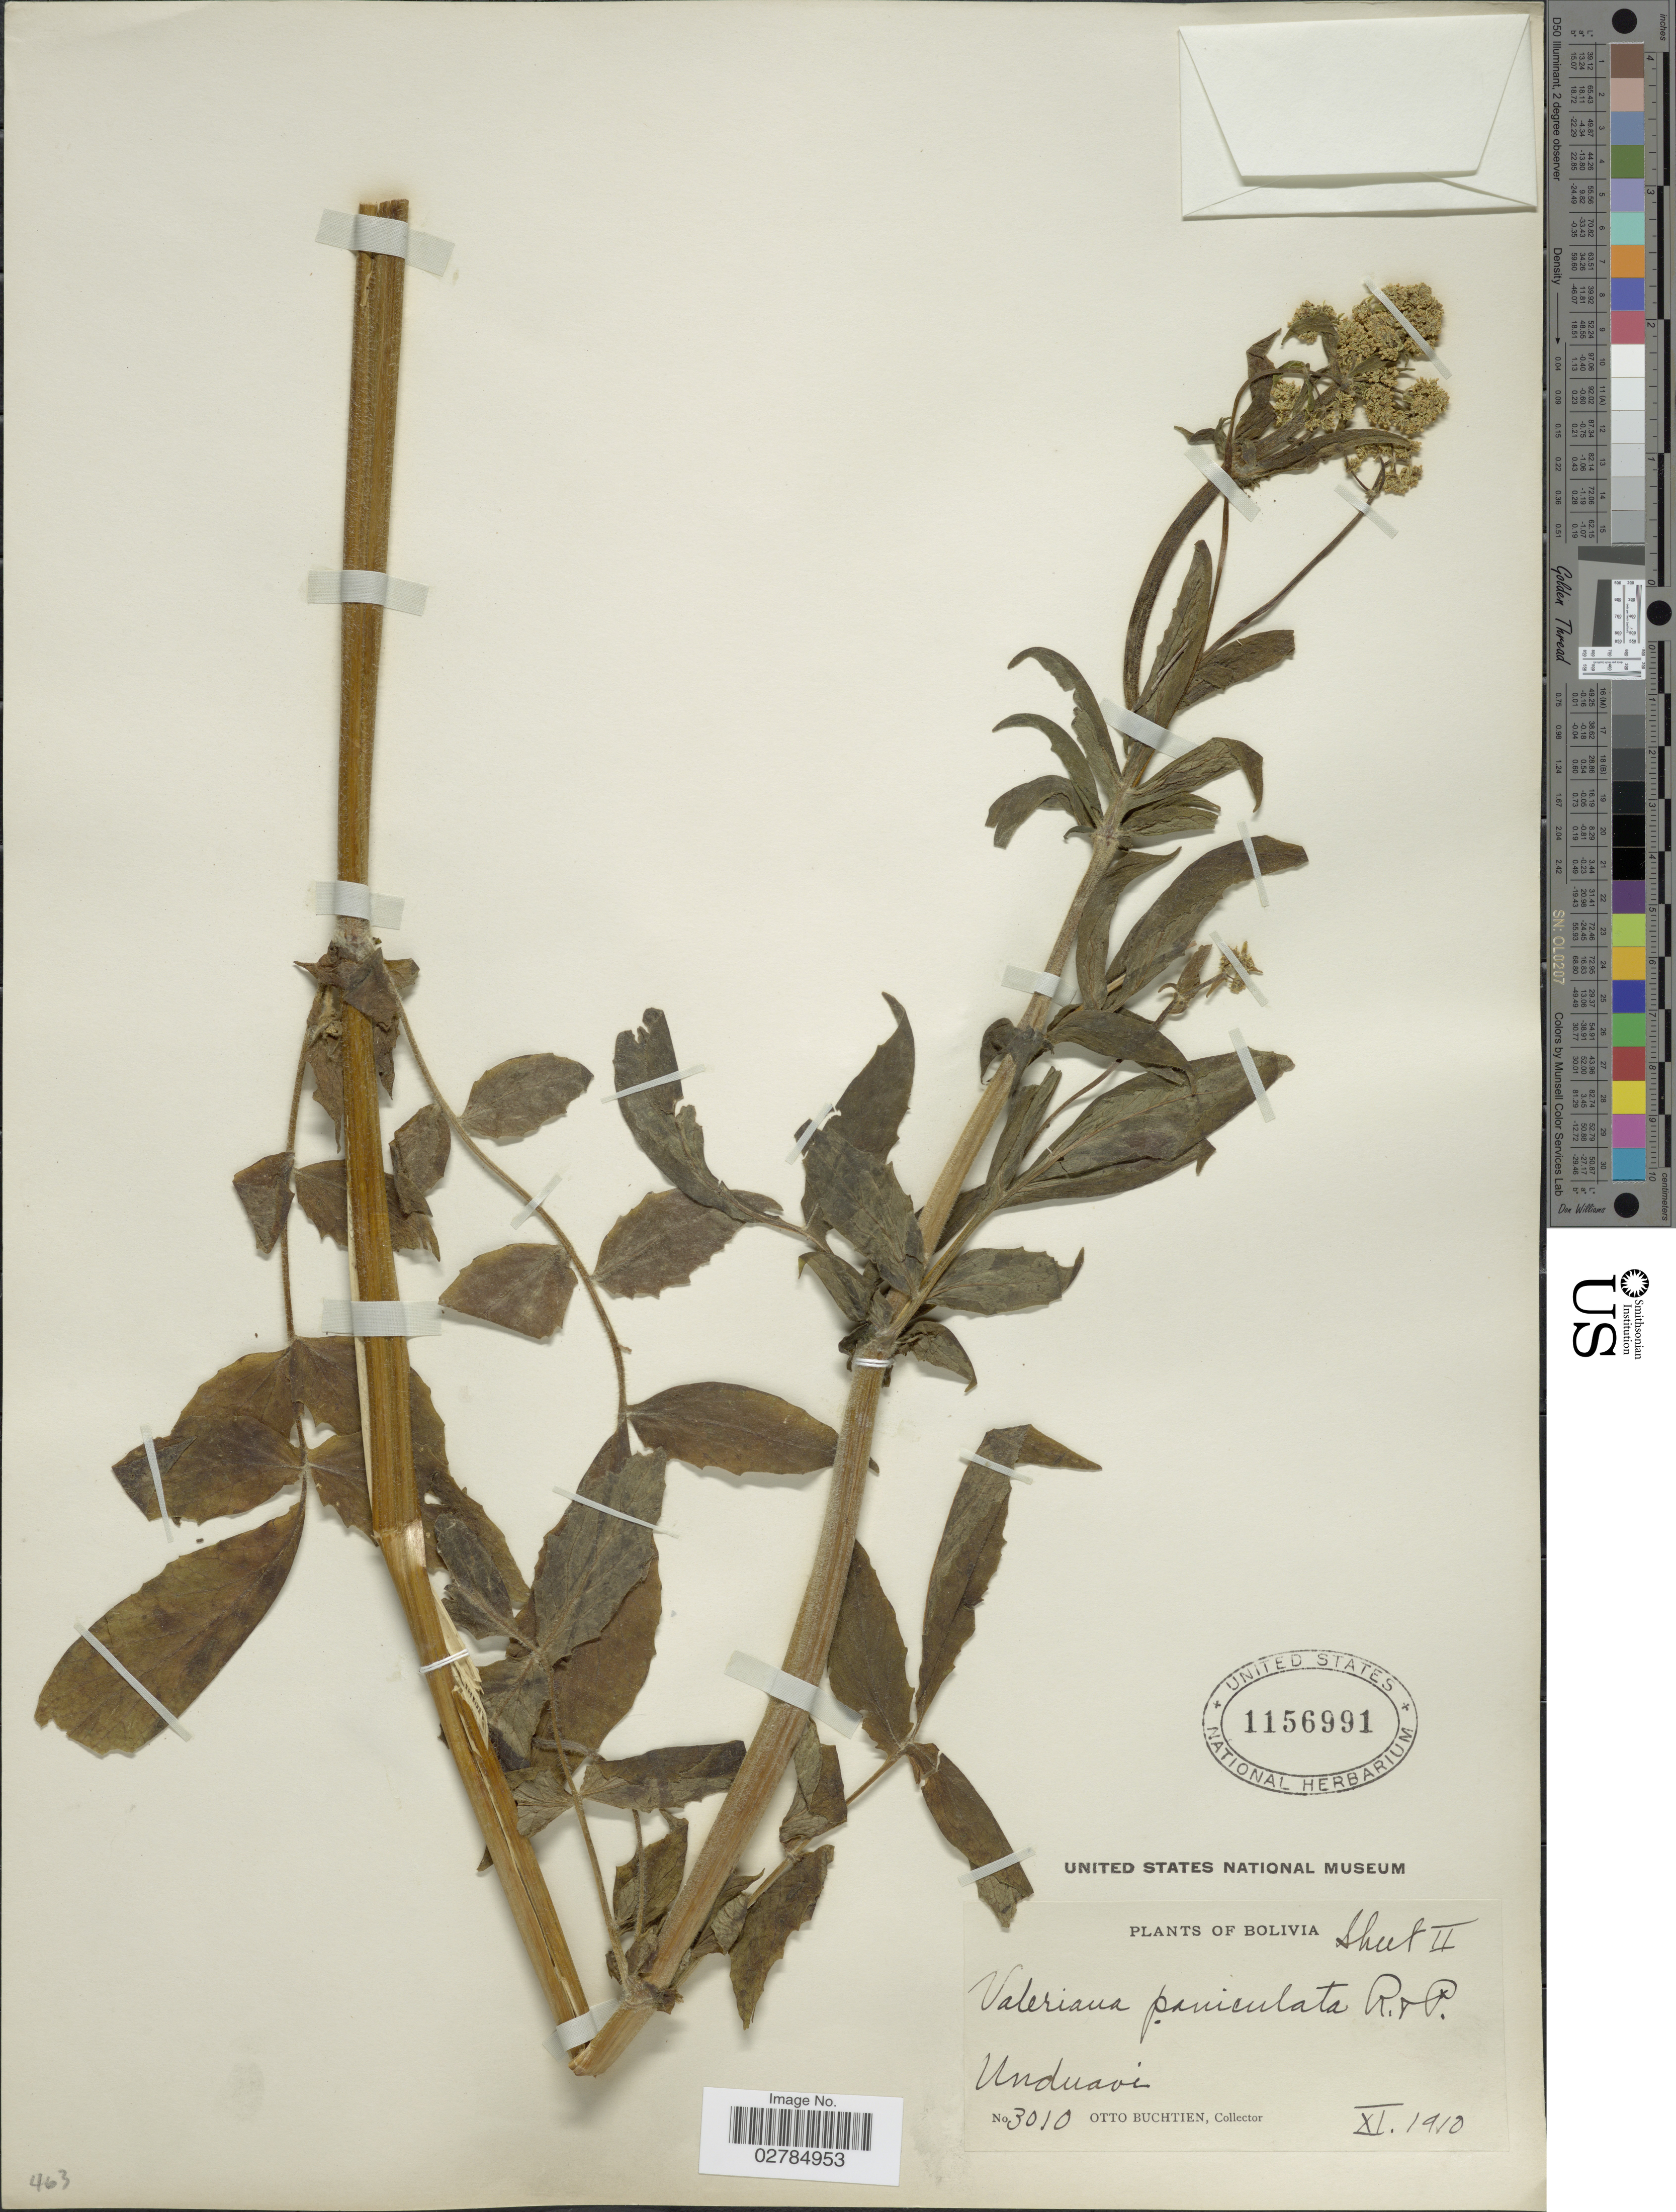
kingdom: Plantae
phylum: Tracheophyta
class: Magnoliopsida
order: Dipsacales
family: Caprifoliaceae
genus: Valeriana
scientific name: Valeriana paniculata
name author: Ruiz & Pav.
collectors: O. Buchtien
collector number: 3010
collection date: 1910-11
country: Bolivia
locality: Unduavi.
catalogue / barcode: US 1156991